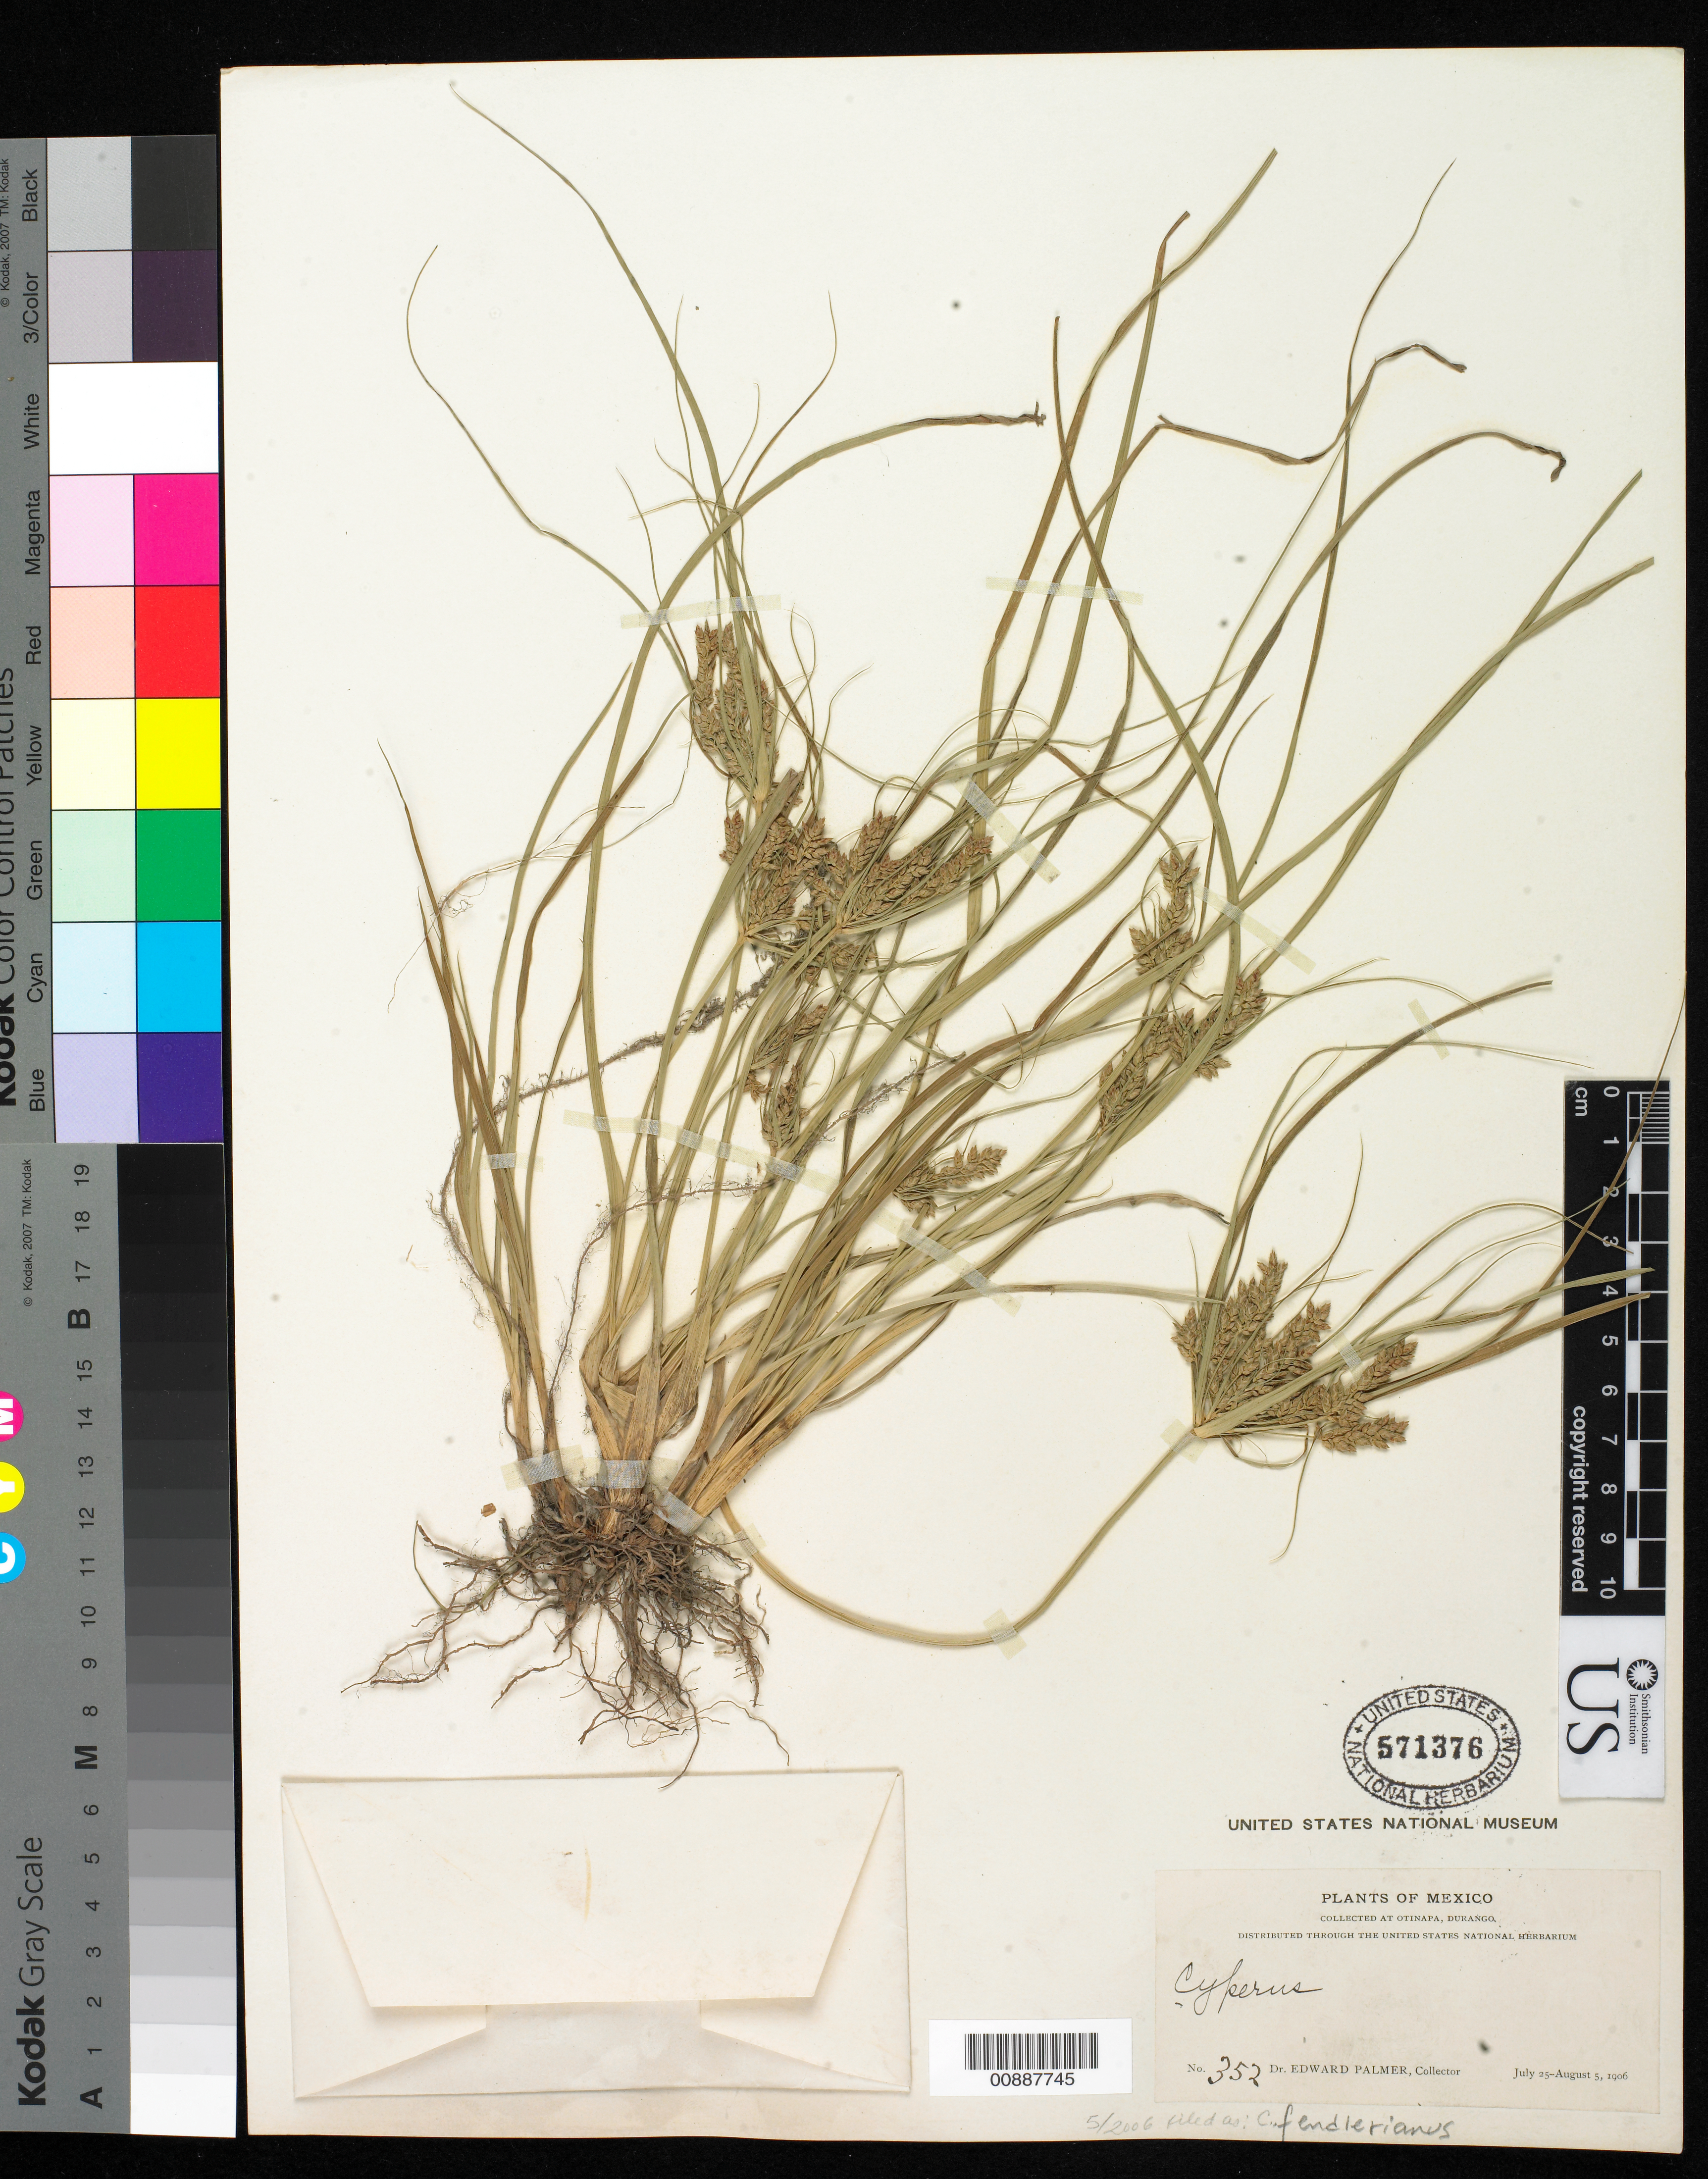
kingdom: Plantae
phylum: Tracheophyta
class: Liliopsida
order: Poales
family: Cyperaceae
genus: Cyperus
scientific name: Cyperus fendlerianus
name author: Boeckeler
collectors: E. Palmer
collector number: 352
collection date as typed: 25 Jul 1906 to 05 Aug 1906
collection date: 1906-07-25/1906-08-05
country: Mexico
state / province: Durango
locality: Otinapa, Durango.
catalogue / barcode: US 571376